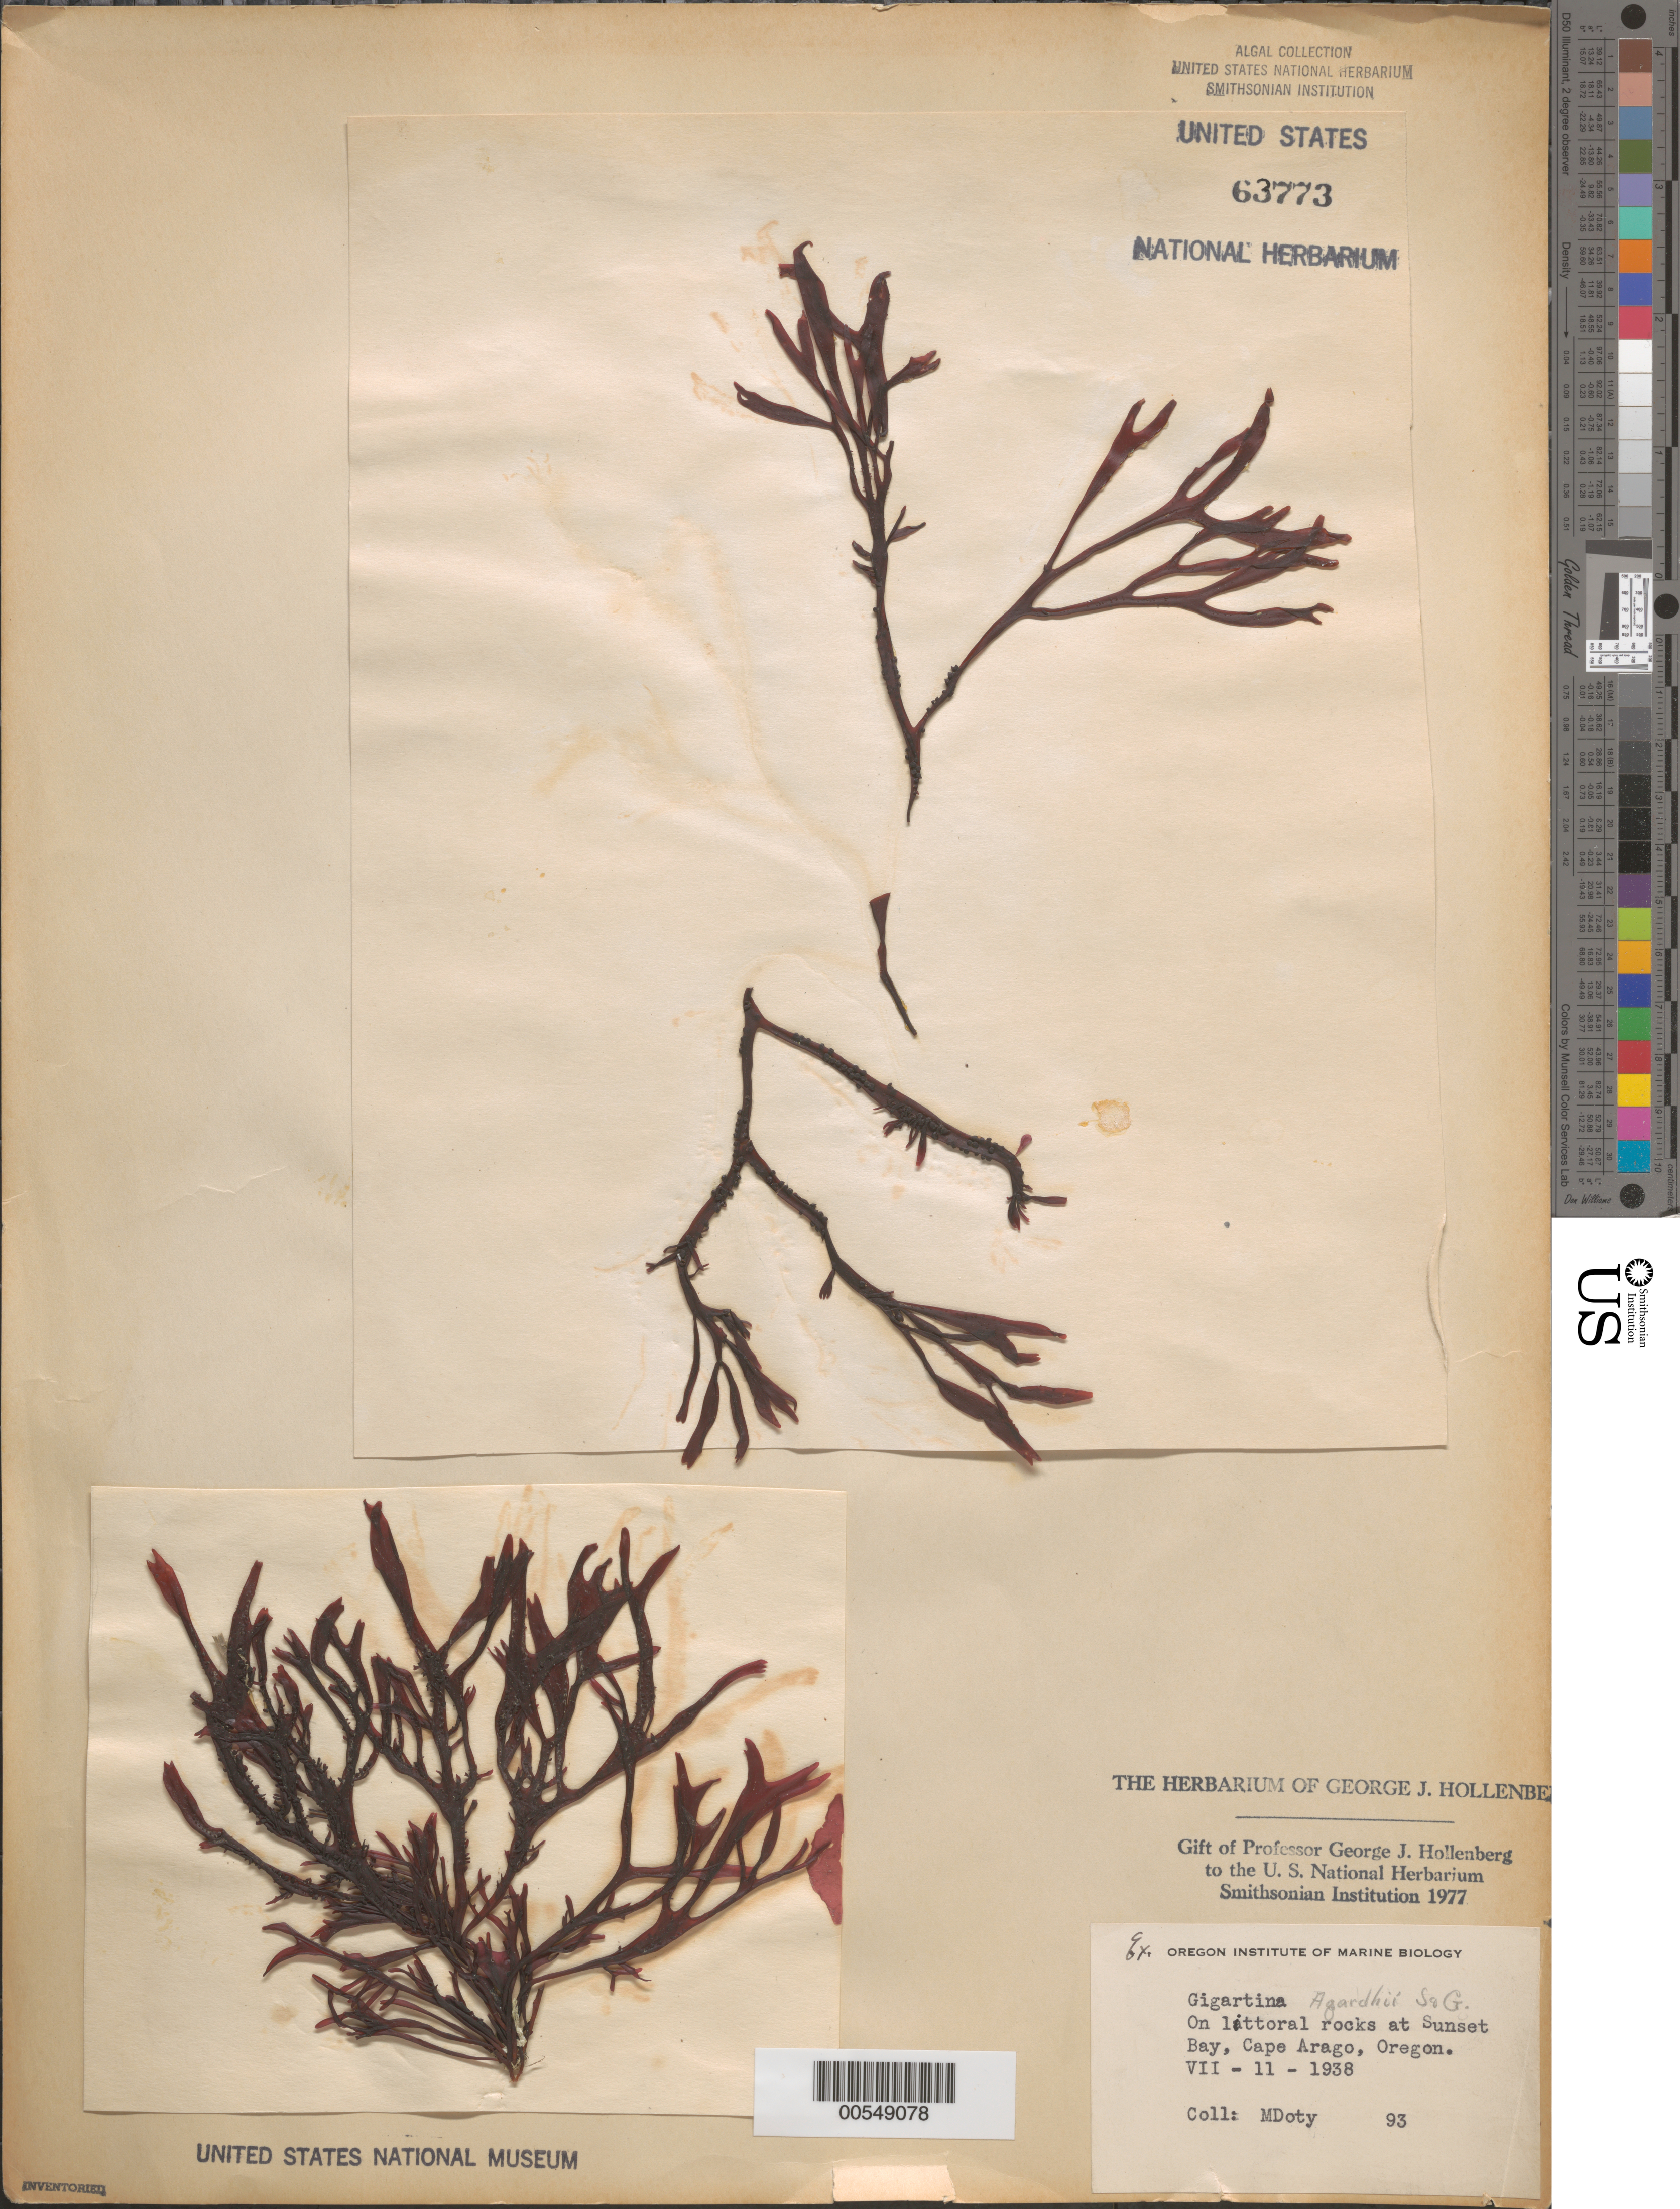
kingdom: Plantae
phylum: Rhodophyta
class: Florideophyceae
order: Gigartinales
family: Phyllophoraceae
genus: Mastocarpus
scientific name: Mastocarpus agardhii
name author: (Setchell & N.L. Gardner) S.C. Lindstrom et al.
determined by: Algae name updating Project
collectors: M. S. Doty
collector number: MSD 93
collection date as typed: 11 Jul 1938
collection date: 1938-07-11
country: United States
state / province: Oregon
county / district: Coos County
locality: Sunset Bay, Cape Arago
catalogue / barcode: US 63773